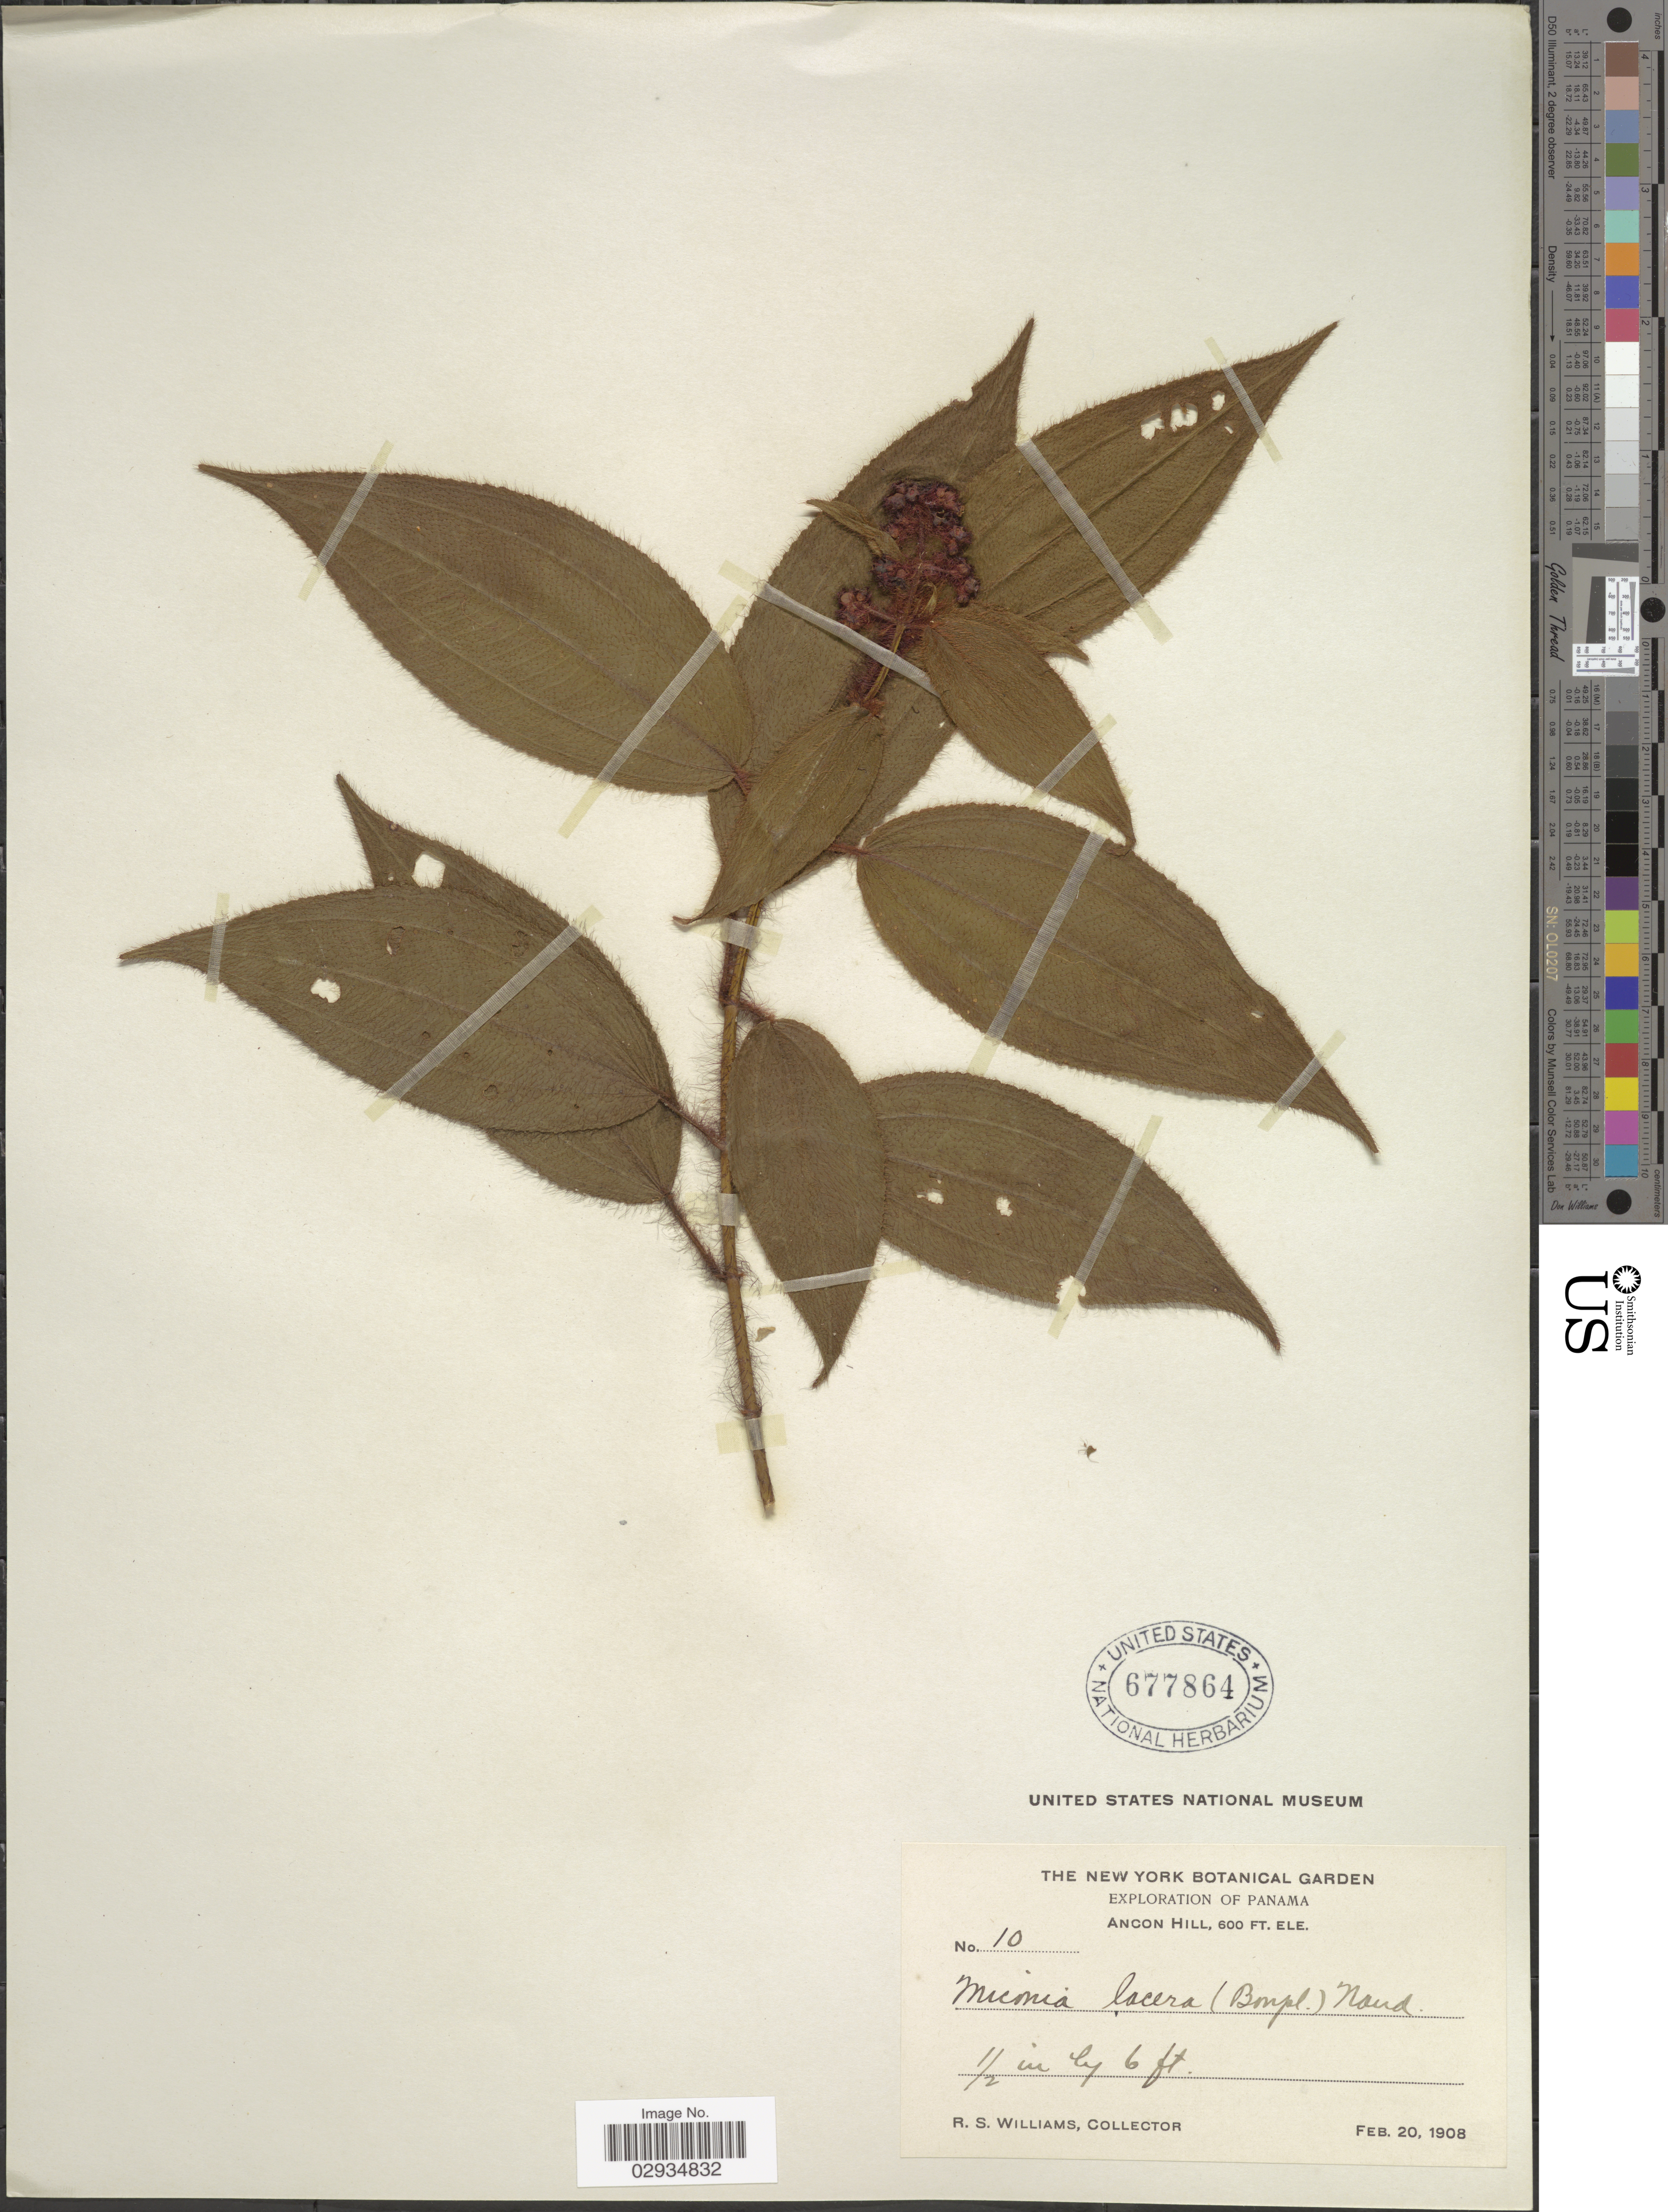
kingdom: Plantae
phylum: Tracheophyta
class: Magnoliopsida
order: Myrtales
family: Melastomataceae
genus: Miconia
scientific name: Miconia lacera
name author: (Bonpl.) Naudin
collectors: R. S. Williams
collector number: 10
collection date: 1908-02-20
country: Panama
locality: Ancon Hill.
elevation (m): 183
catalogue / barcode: US 677864